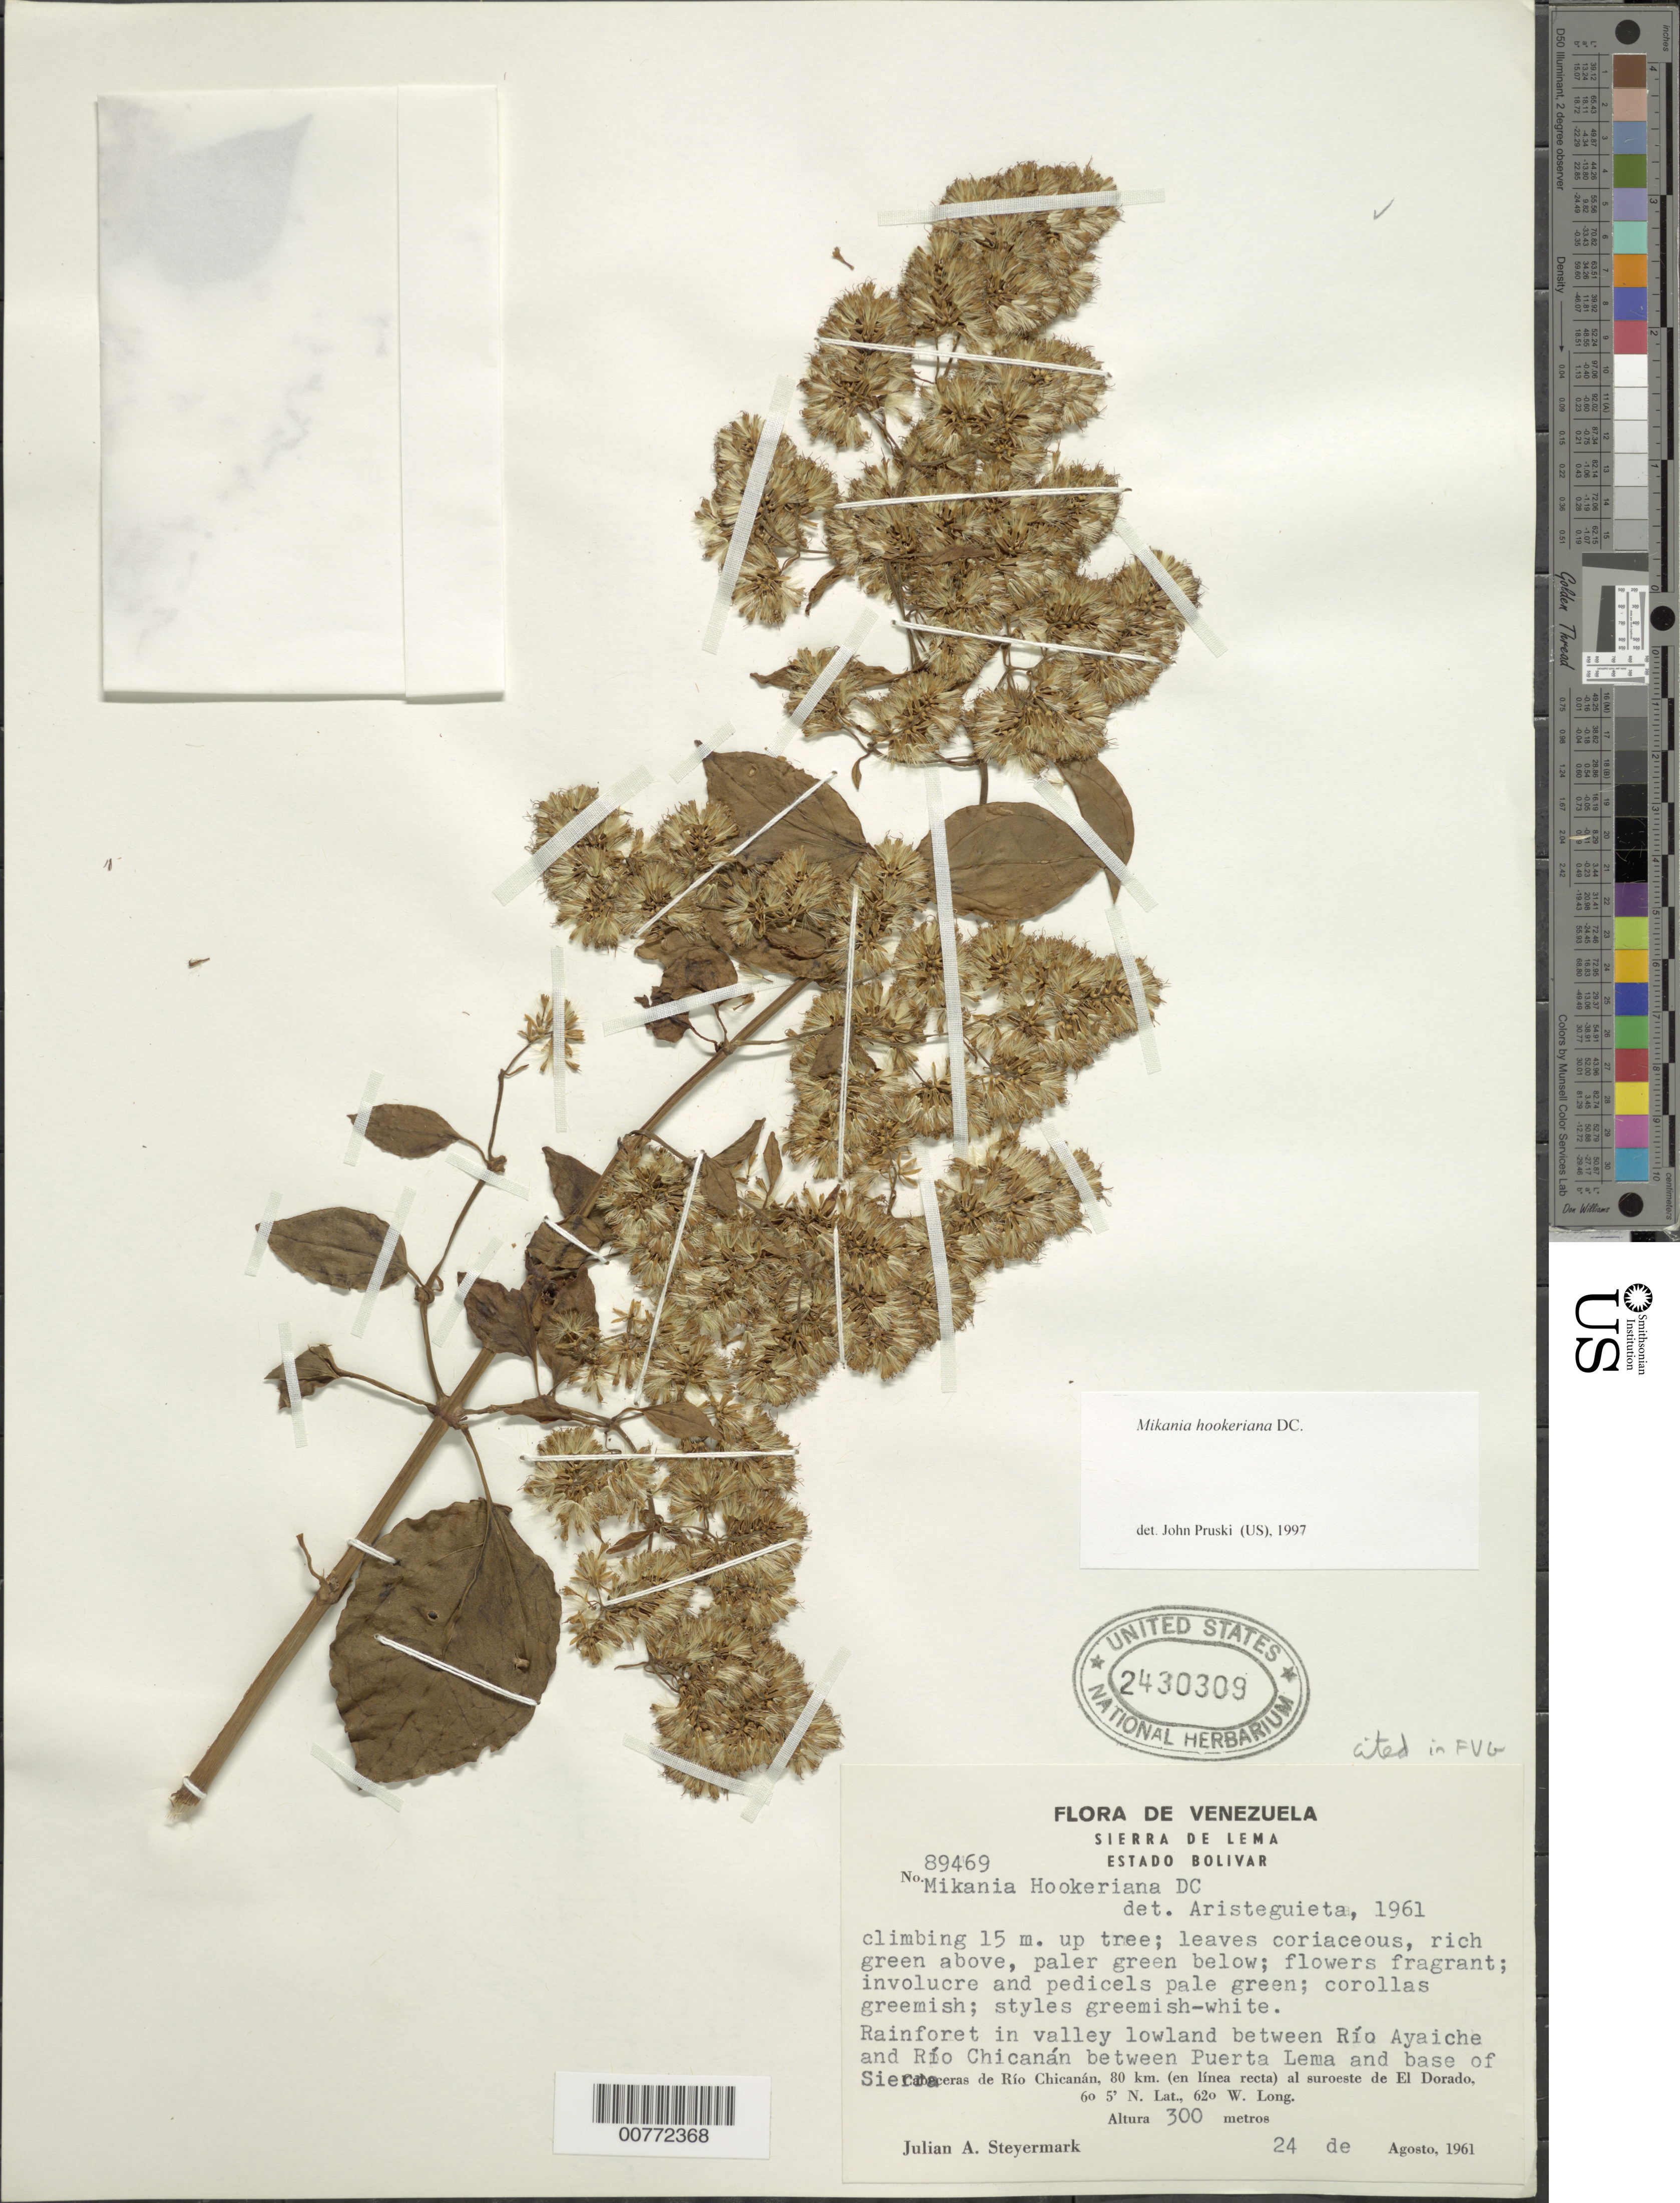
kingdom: Plantae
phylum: Tracheophyta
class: Magnoliopsida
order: Asterales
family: Asteraceae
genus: Mikania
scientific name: Mikania hookeriana var. platyphylla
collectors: J. Steyermark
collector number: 89469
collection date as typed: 24-Aug-61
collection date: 1961-08-24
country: Venezuela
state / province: Bolívar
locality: Sierra de Lema, Cabaceras de Río Chicanan, 80 km in straight line to SW of El Dorado, between Río Chicanan and Río Ayaiche, between Puerta Lema and base of Sierra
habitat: Rainforest in valley lowland between rivers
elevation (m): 300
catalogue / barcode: US 2430309